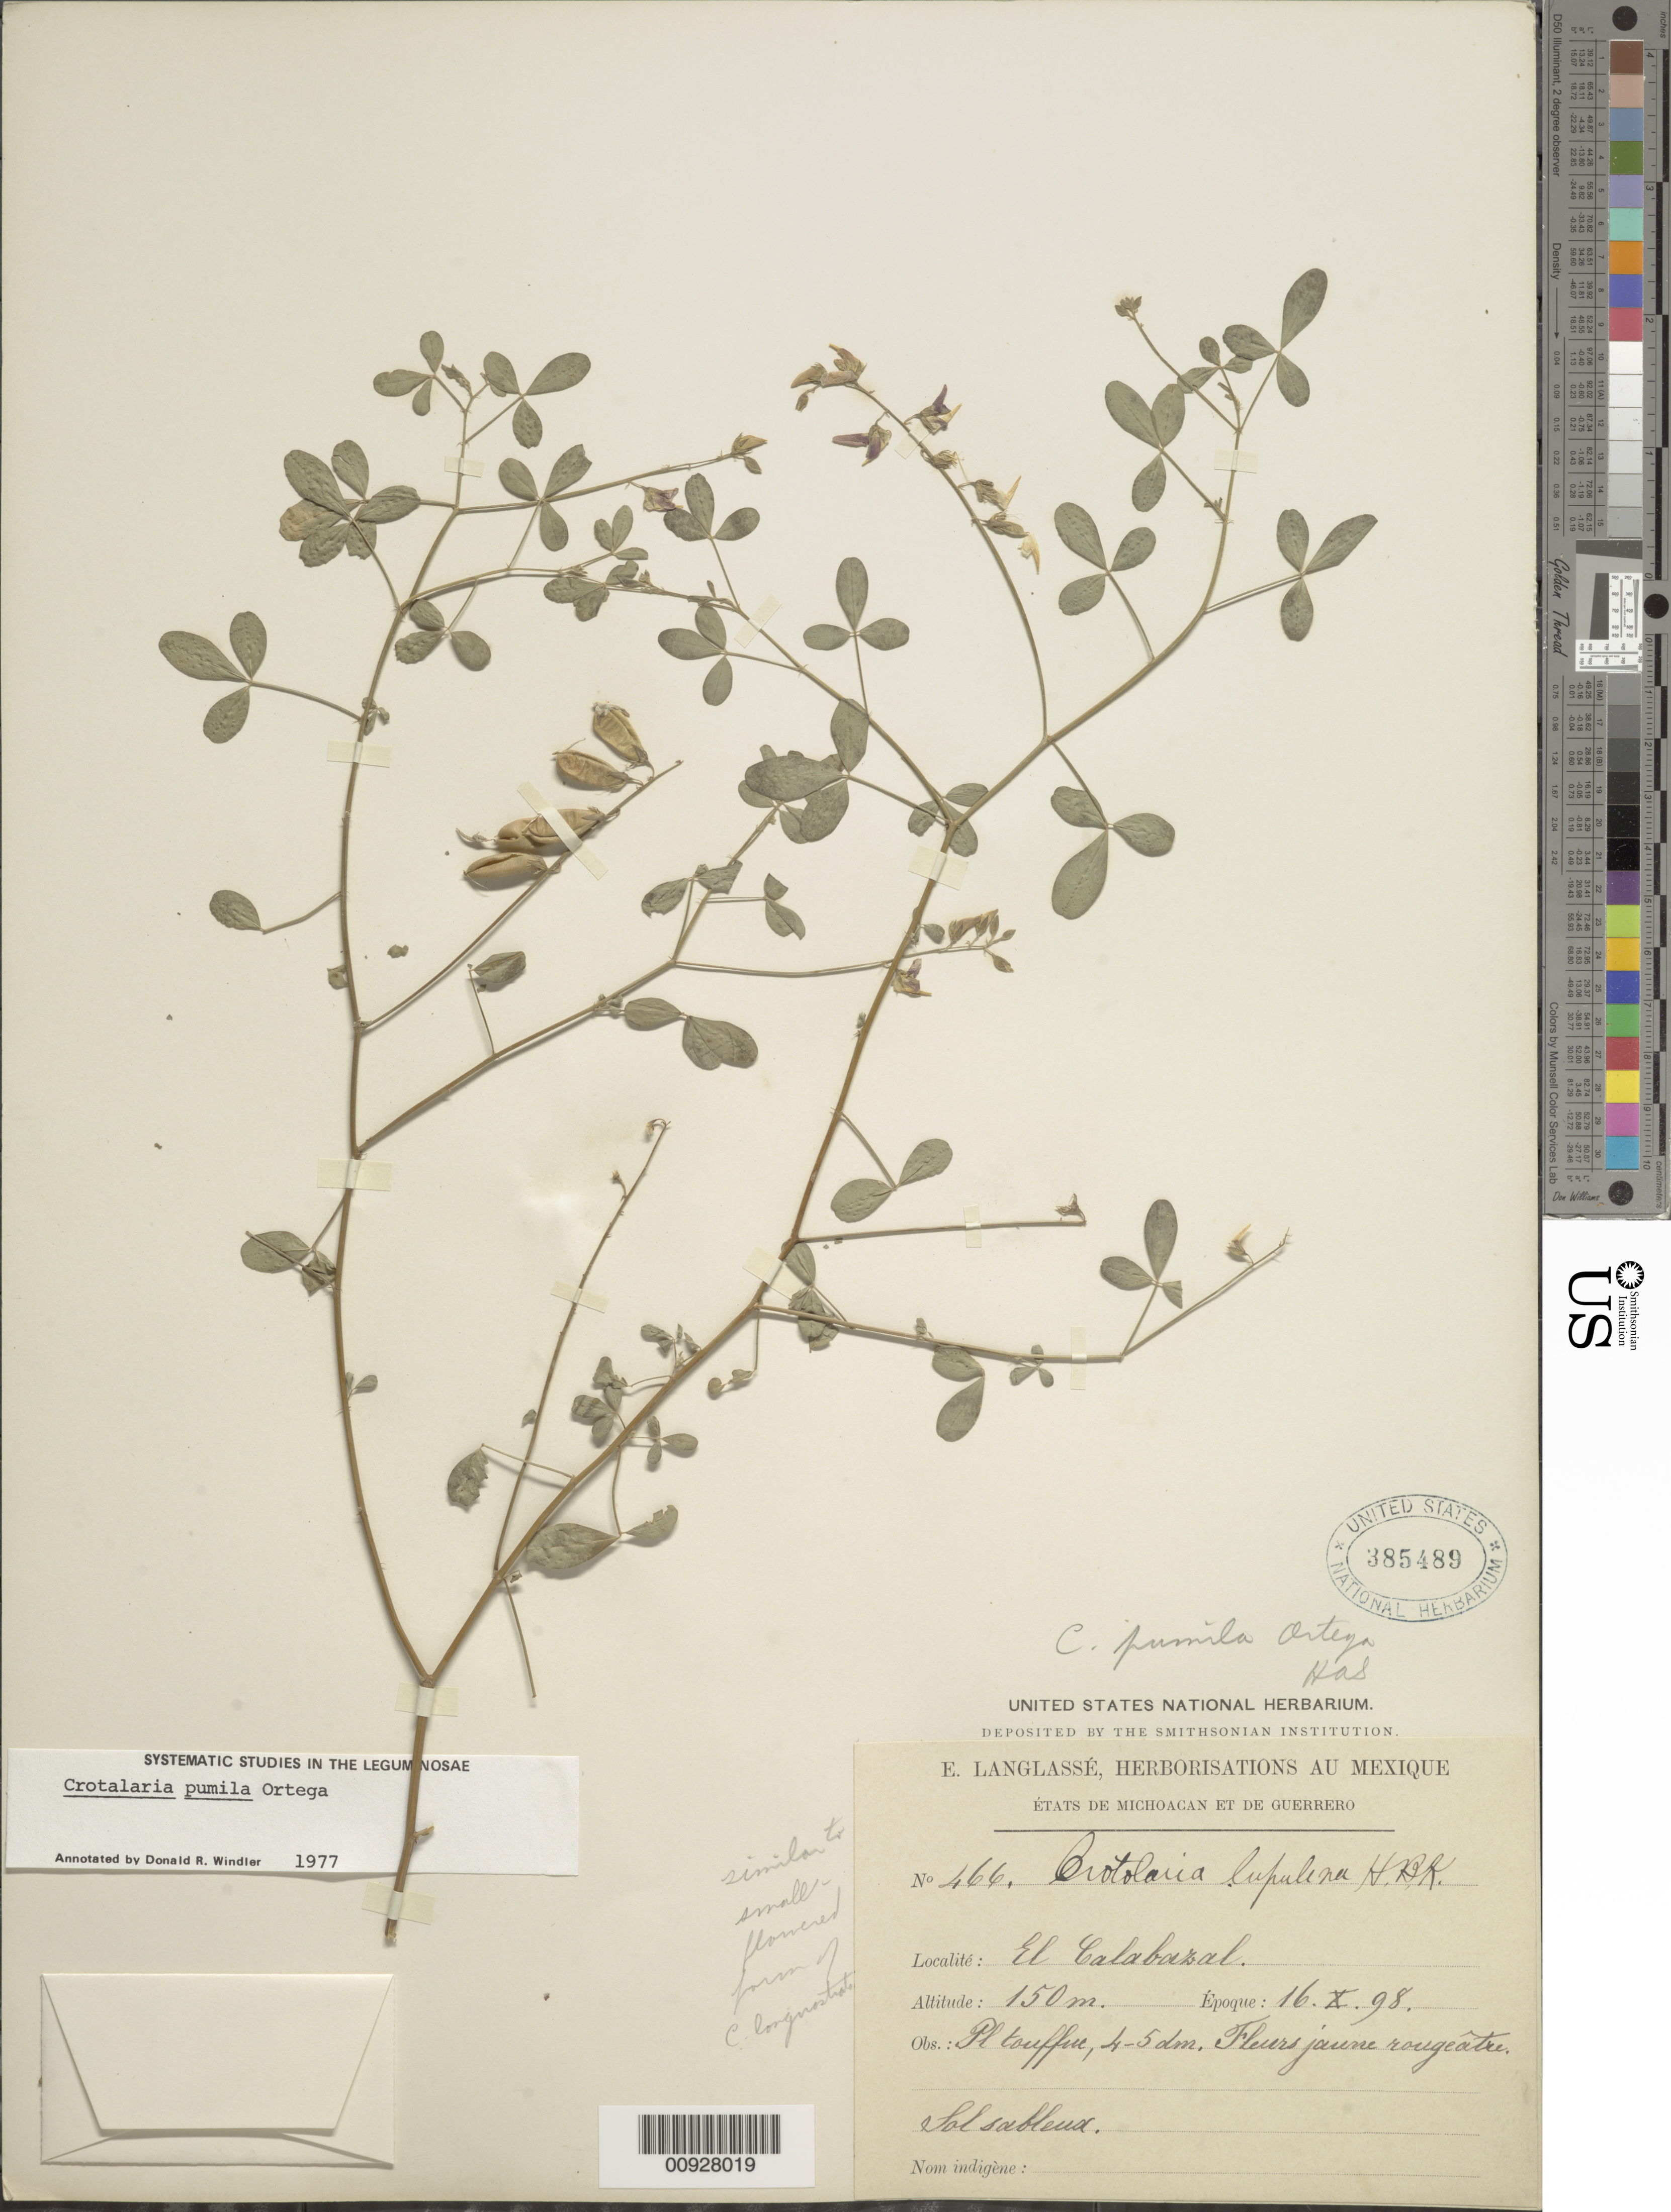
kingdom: Plantae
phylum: Tracheophyta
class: Magnoliopsida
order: Fabales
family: Fabaceae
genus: Crotalaria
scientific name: Crotalaria pumila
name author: Ortega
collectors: E. Langlassé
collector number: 466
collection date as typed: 16 Oct 1898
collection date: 1898-10-16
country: Mexico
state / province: Guerrero / Michoacán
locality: El Calabazal. États de Michoacán et de Guerrero.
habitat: Sol sableux.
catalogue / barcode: US 385489